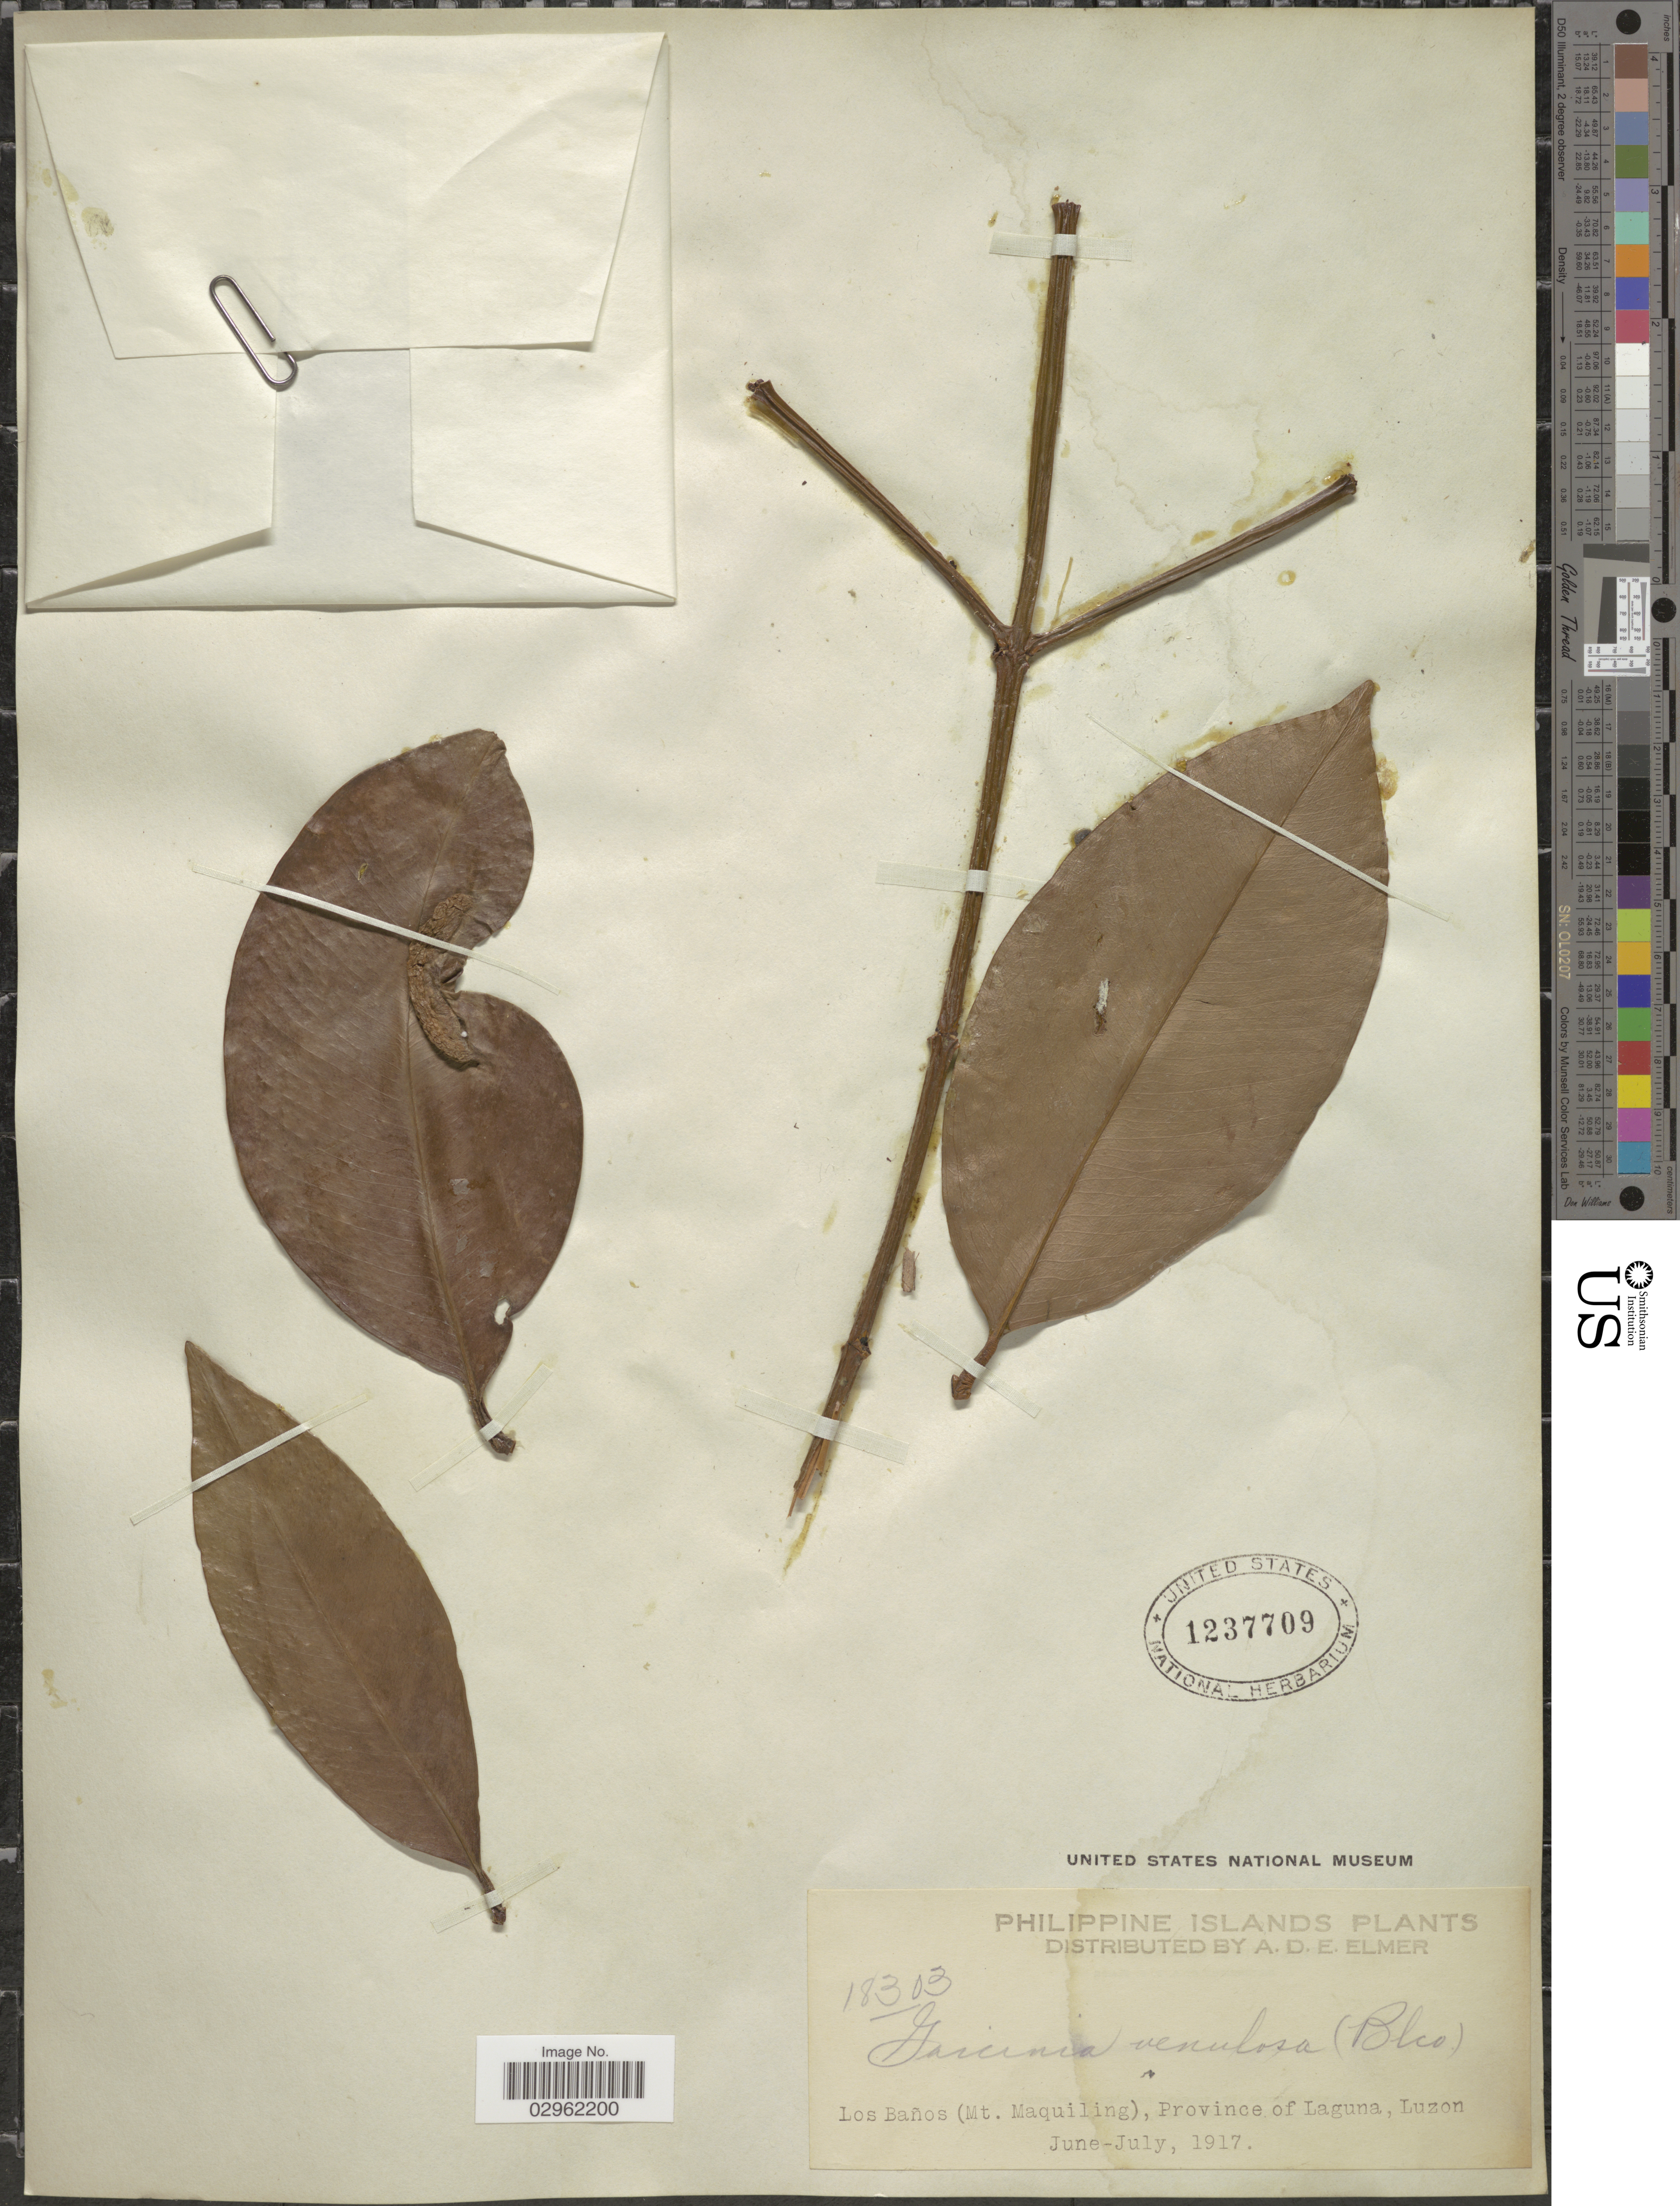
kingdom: Plantae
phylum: Tracheophyta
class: Magnoliopsida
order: Malpighiales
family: Clusiaceae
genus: Garcinia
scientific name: Garcinia venulosa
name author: (Blanco) Choisy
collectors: A. D. E. Elmer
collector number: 18303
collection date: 1917-06/1917-07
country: Philippines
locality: Los Baños (Mt. Maquiling), Province of Laguna, Luzon.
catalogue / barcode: US 1237709